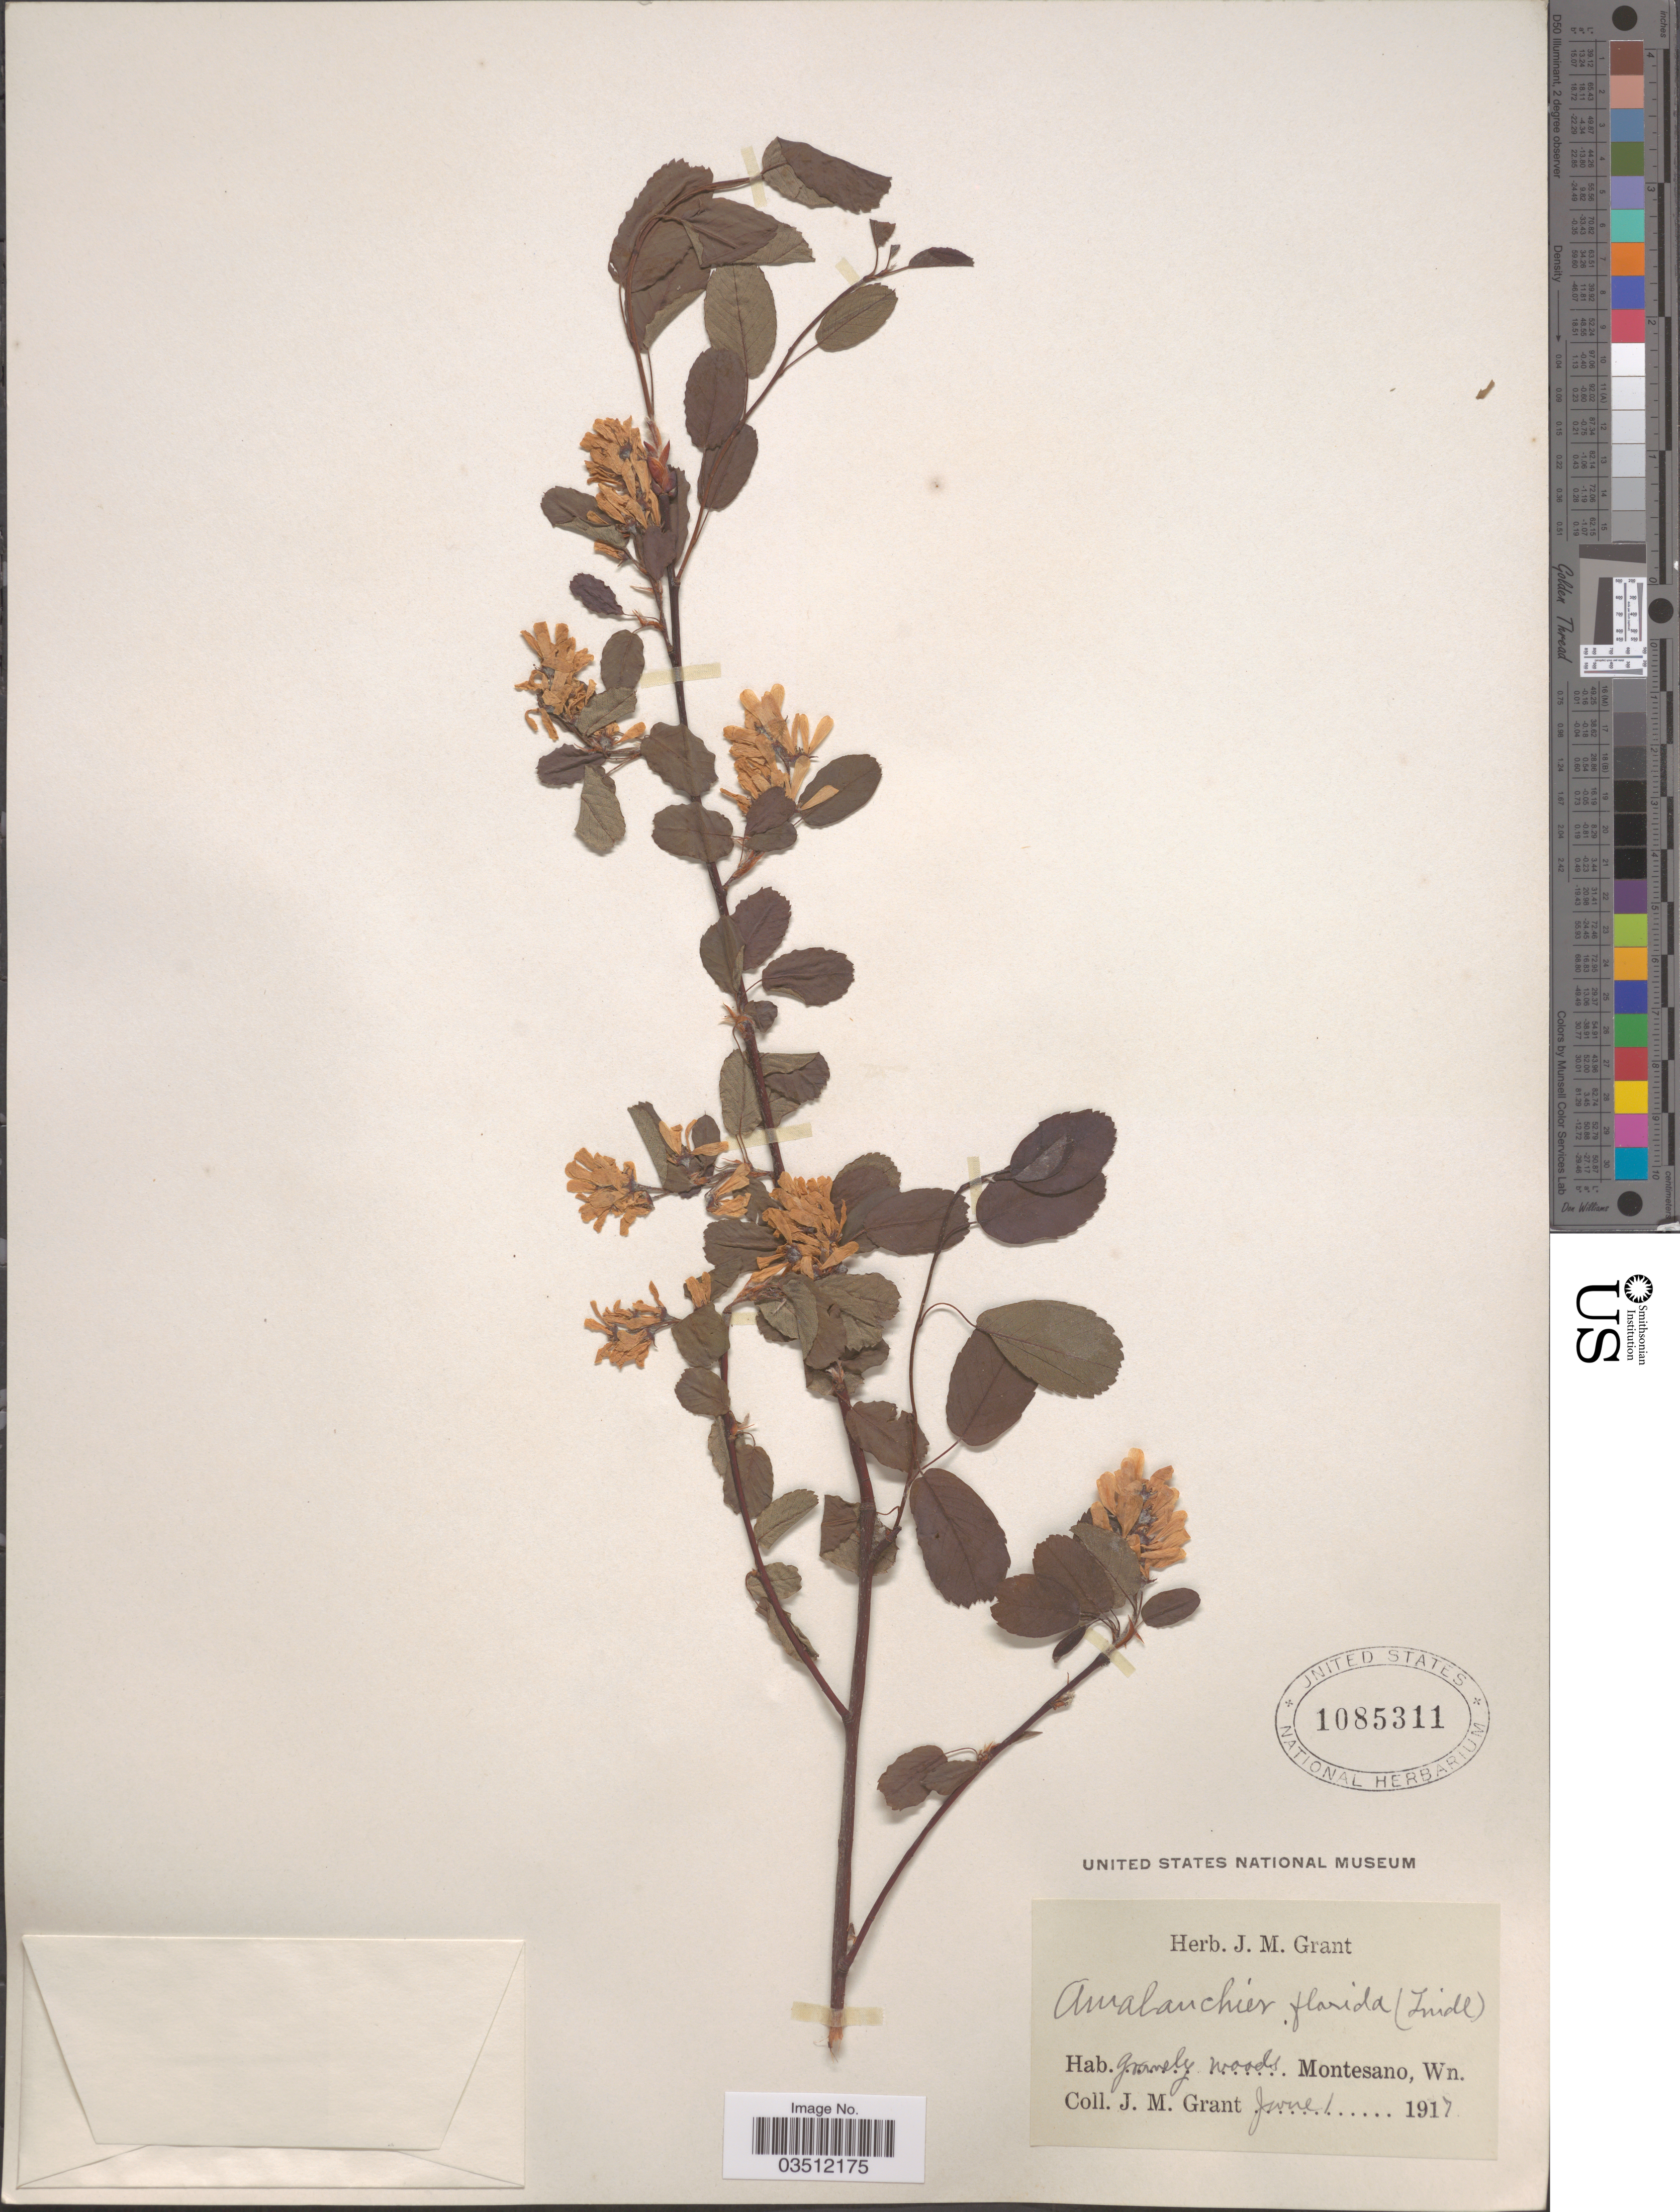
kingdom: Plantae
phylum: Tracheophyta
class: Magnoliopsida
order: Rosales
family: Rosaceae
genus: Amelanchier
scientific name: Amelanchier florida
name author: Lindl.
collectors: J. M. Grant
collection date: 1917-06-01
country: United States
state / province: Washington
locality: Montesano, Wn.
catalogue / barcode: US 1085311